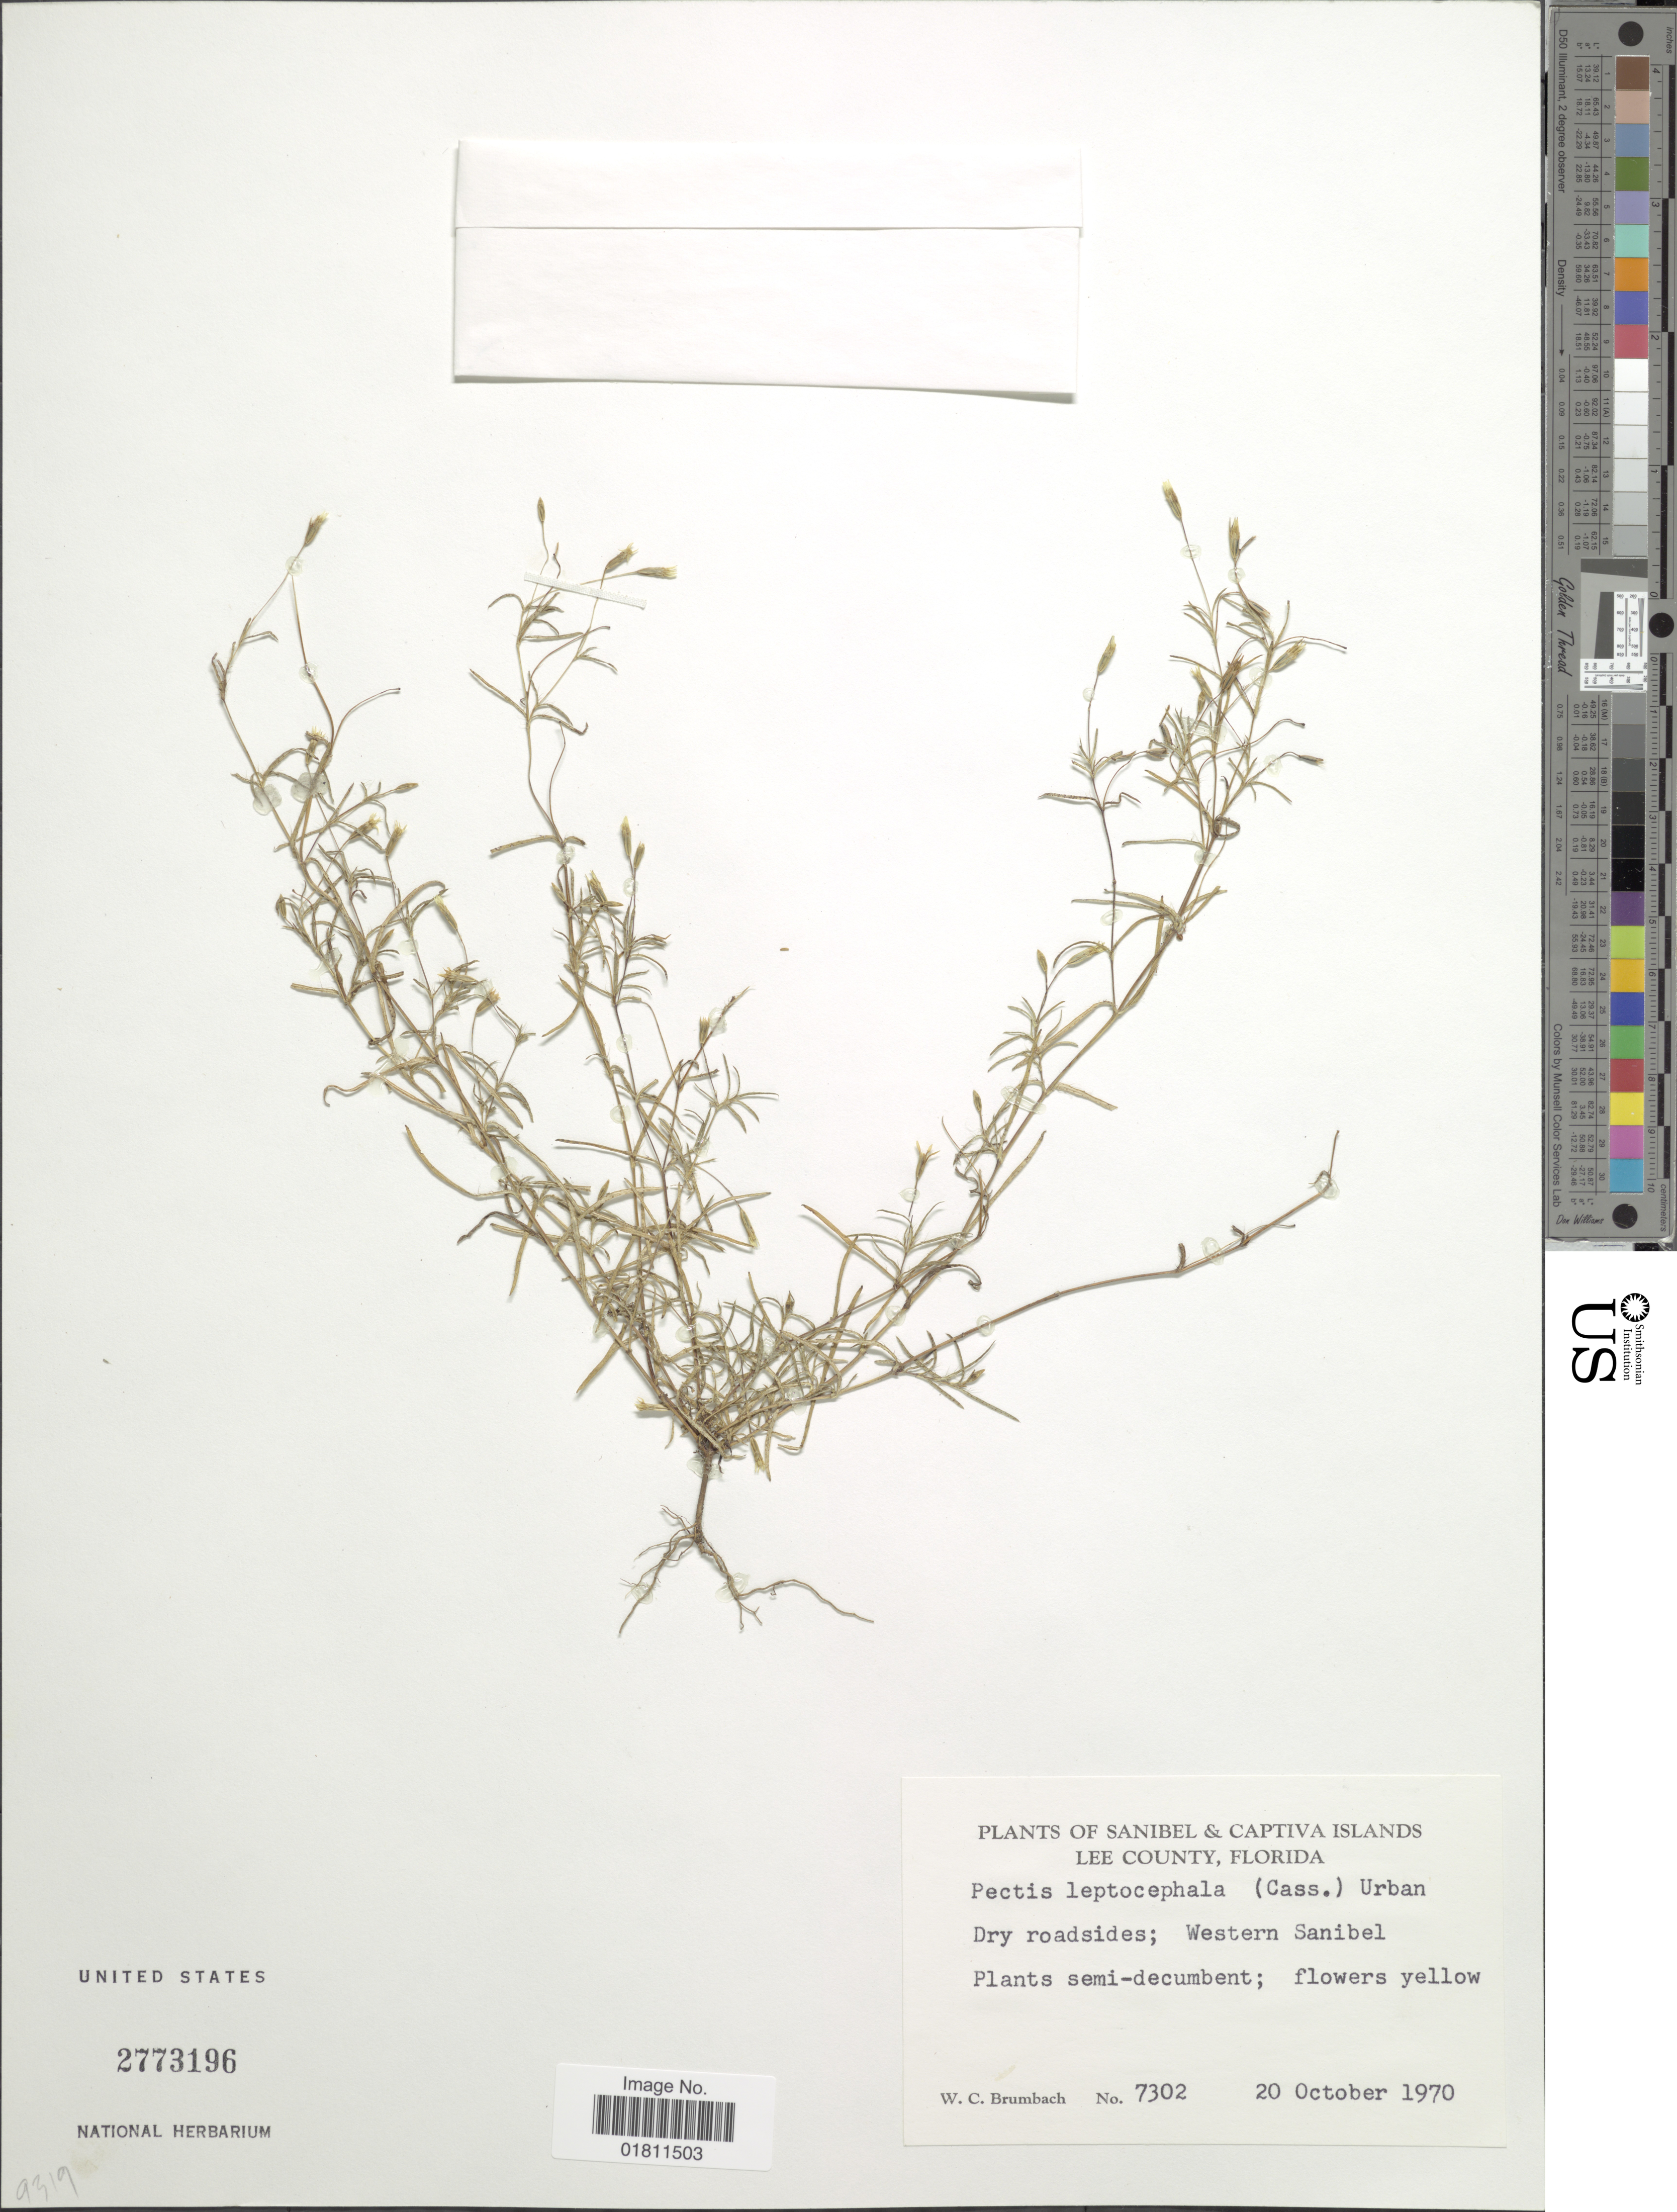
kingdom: Plantae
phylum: Tracheophyta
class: Magnoliopsida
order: Asterales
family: Asteraceae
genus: Pectis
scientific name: Pectis leptocephala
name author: (Cass.) Urb.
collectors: W. C. Brumbach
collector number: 7302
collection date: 1970-10-20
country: United States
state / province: Florida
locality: Sanibel & Captiva Islands, Lee County, Florida. Dry roadsides; Western Sanibel.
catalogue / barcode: US 2773196